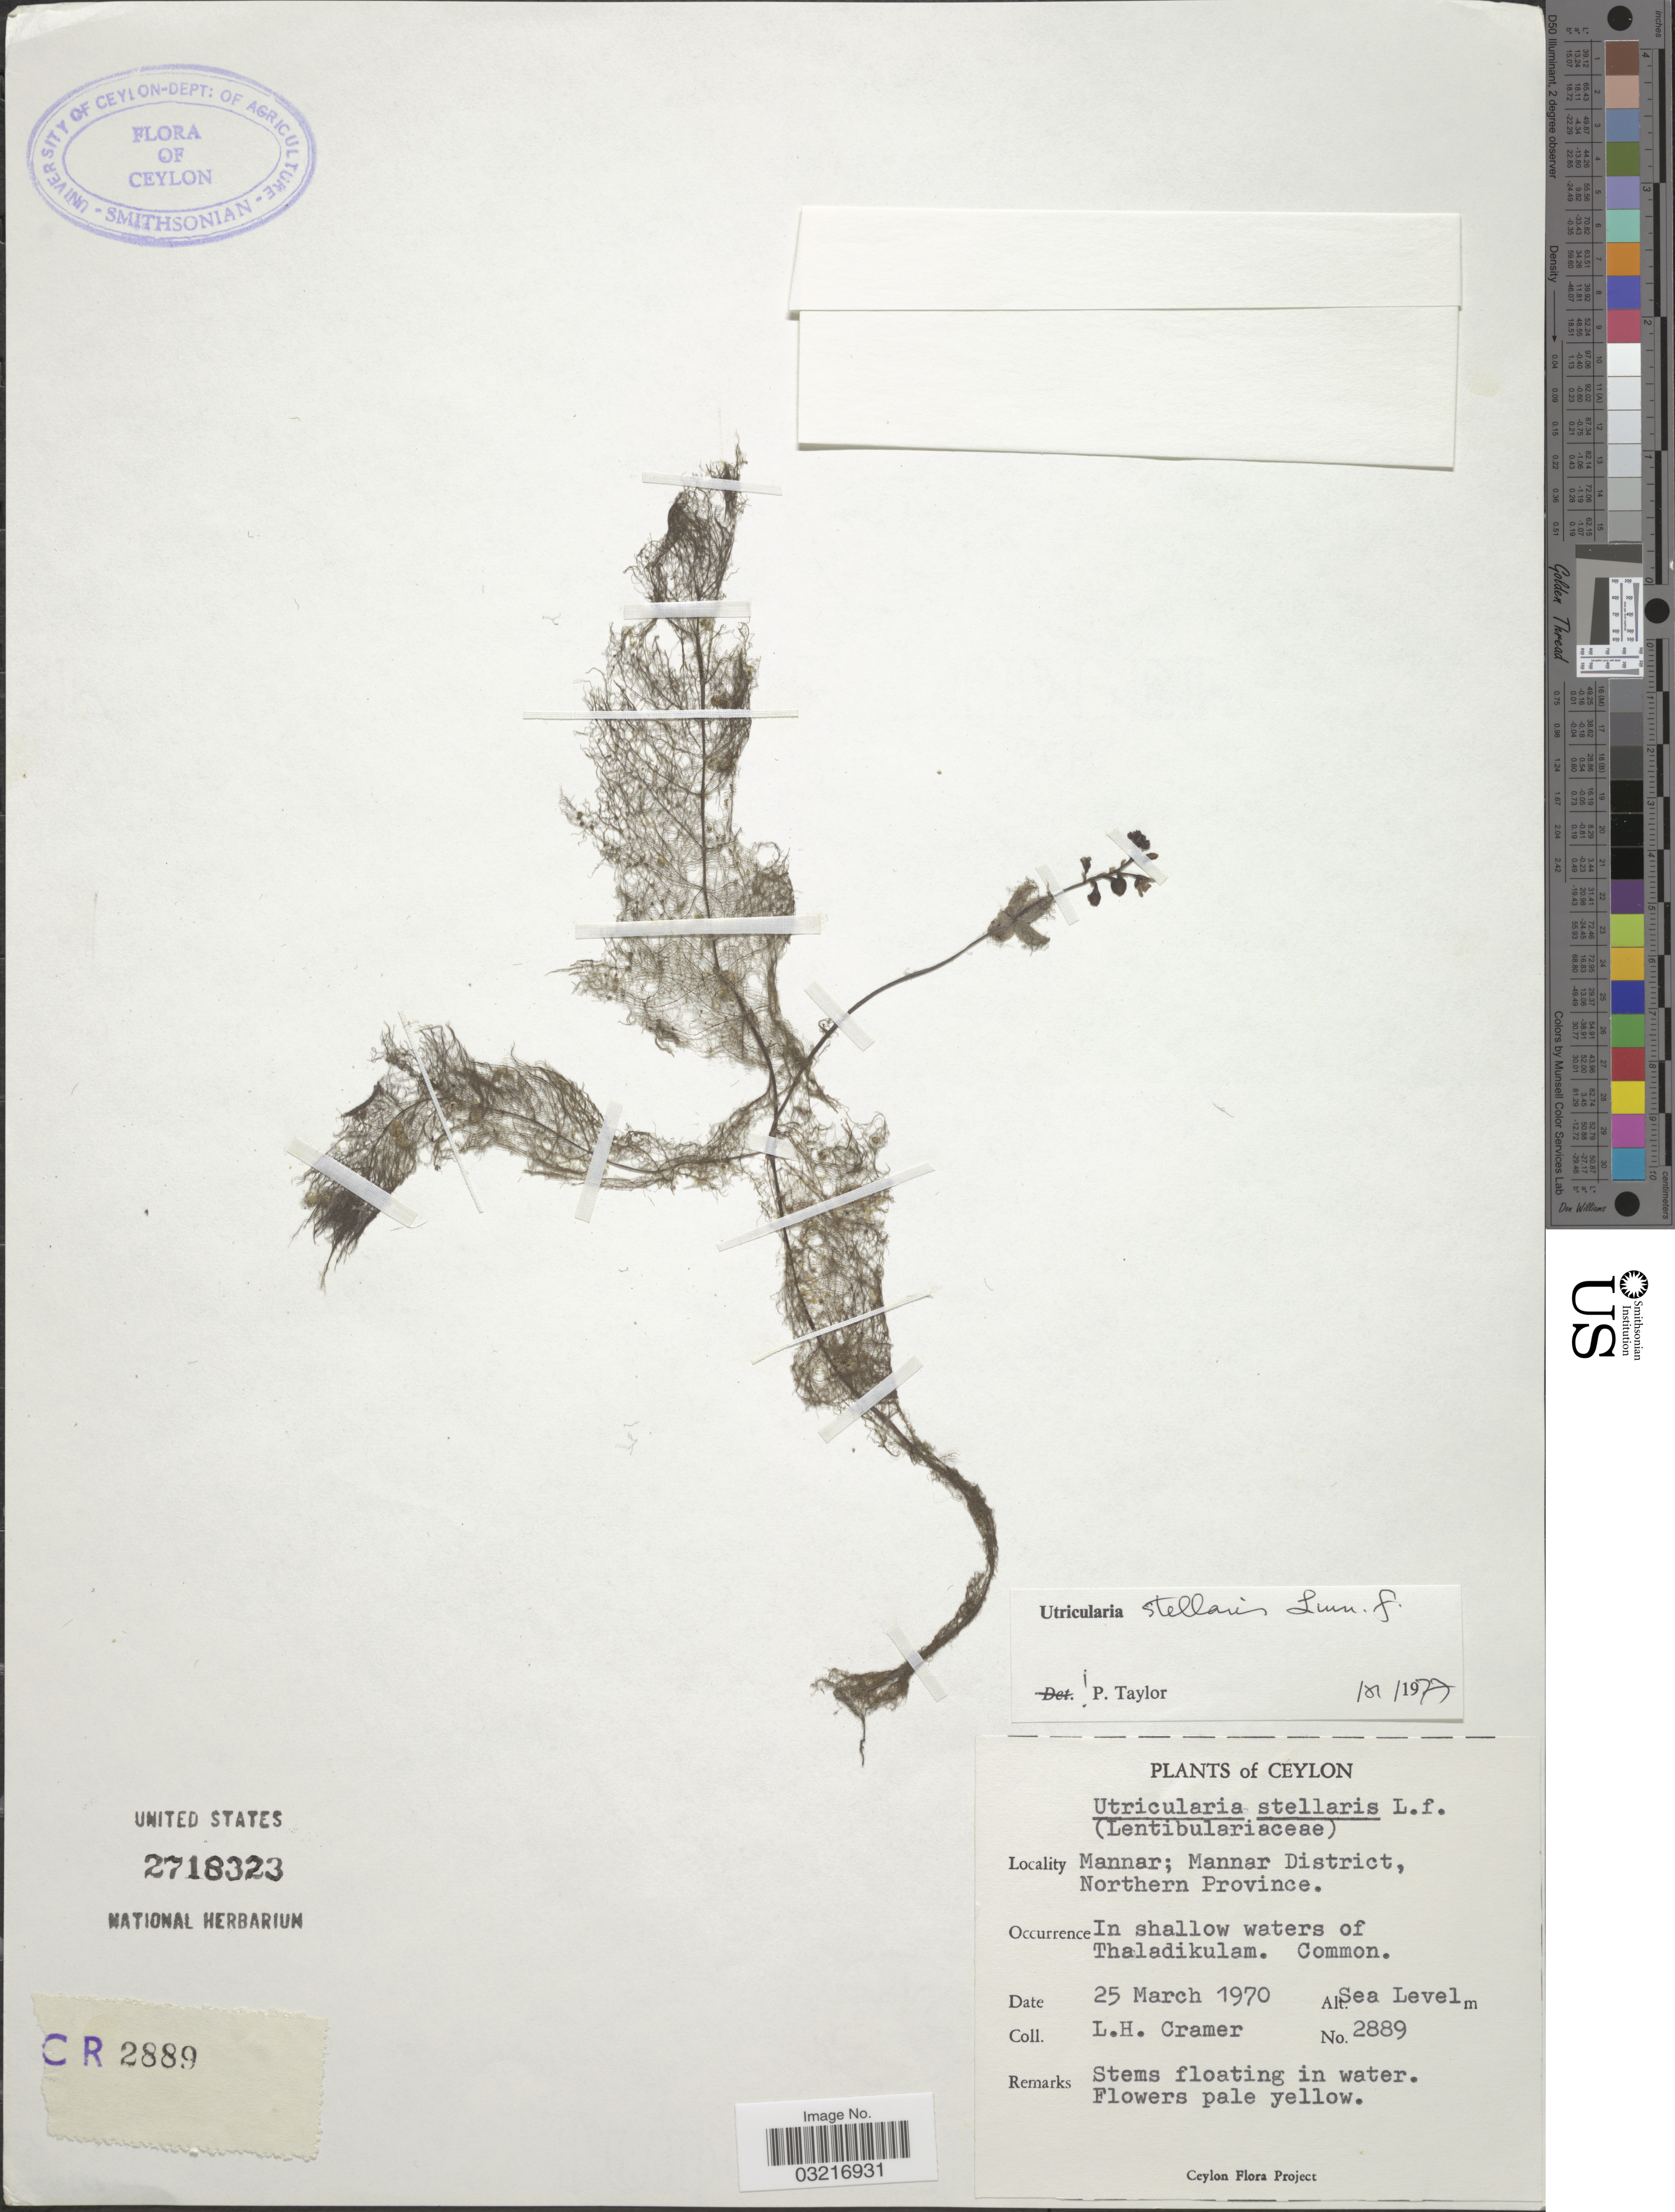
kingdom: Plantae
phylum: Tracheophyta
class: Magnoliopsida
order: Lamiales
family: Lentibulariaceae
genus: Utricularia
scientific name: Utricularia stellaris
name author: L. f.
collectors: L. H. Cramer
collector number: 2889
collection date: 1970-03-25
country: Sri Lanka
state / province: Northern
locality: Ceylon, Mannar; Mannar District, In shallow waters of Thaladikulam.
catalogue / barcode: US 2718323